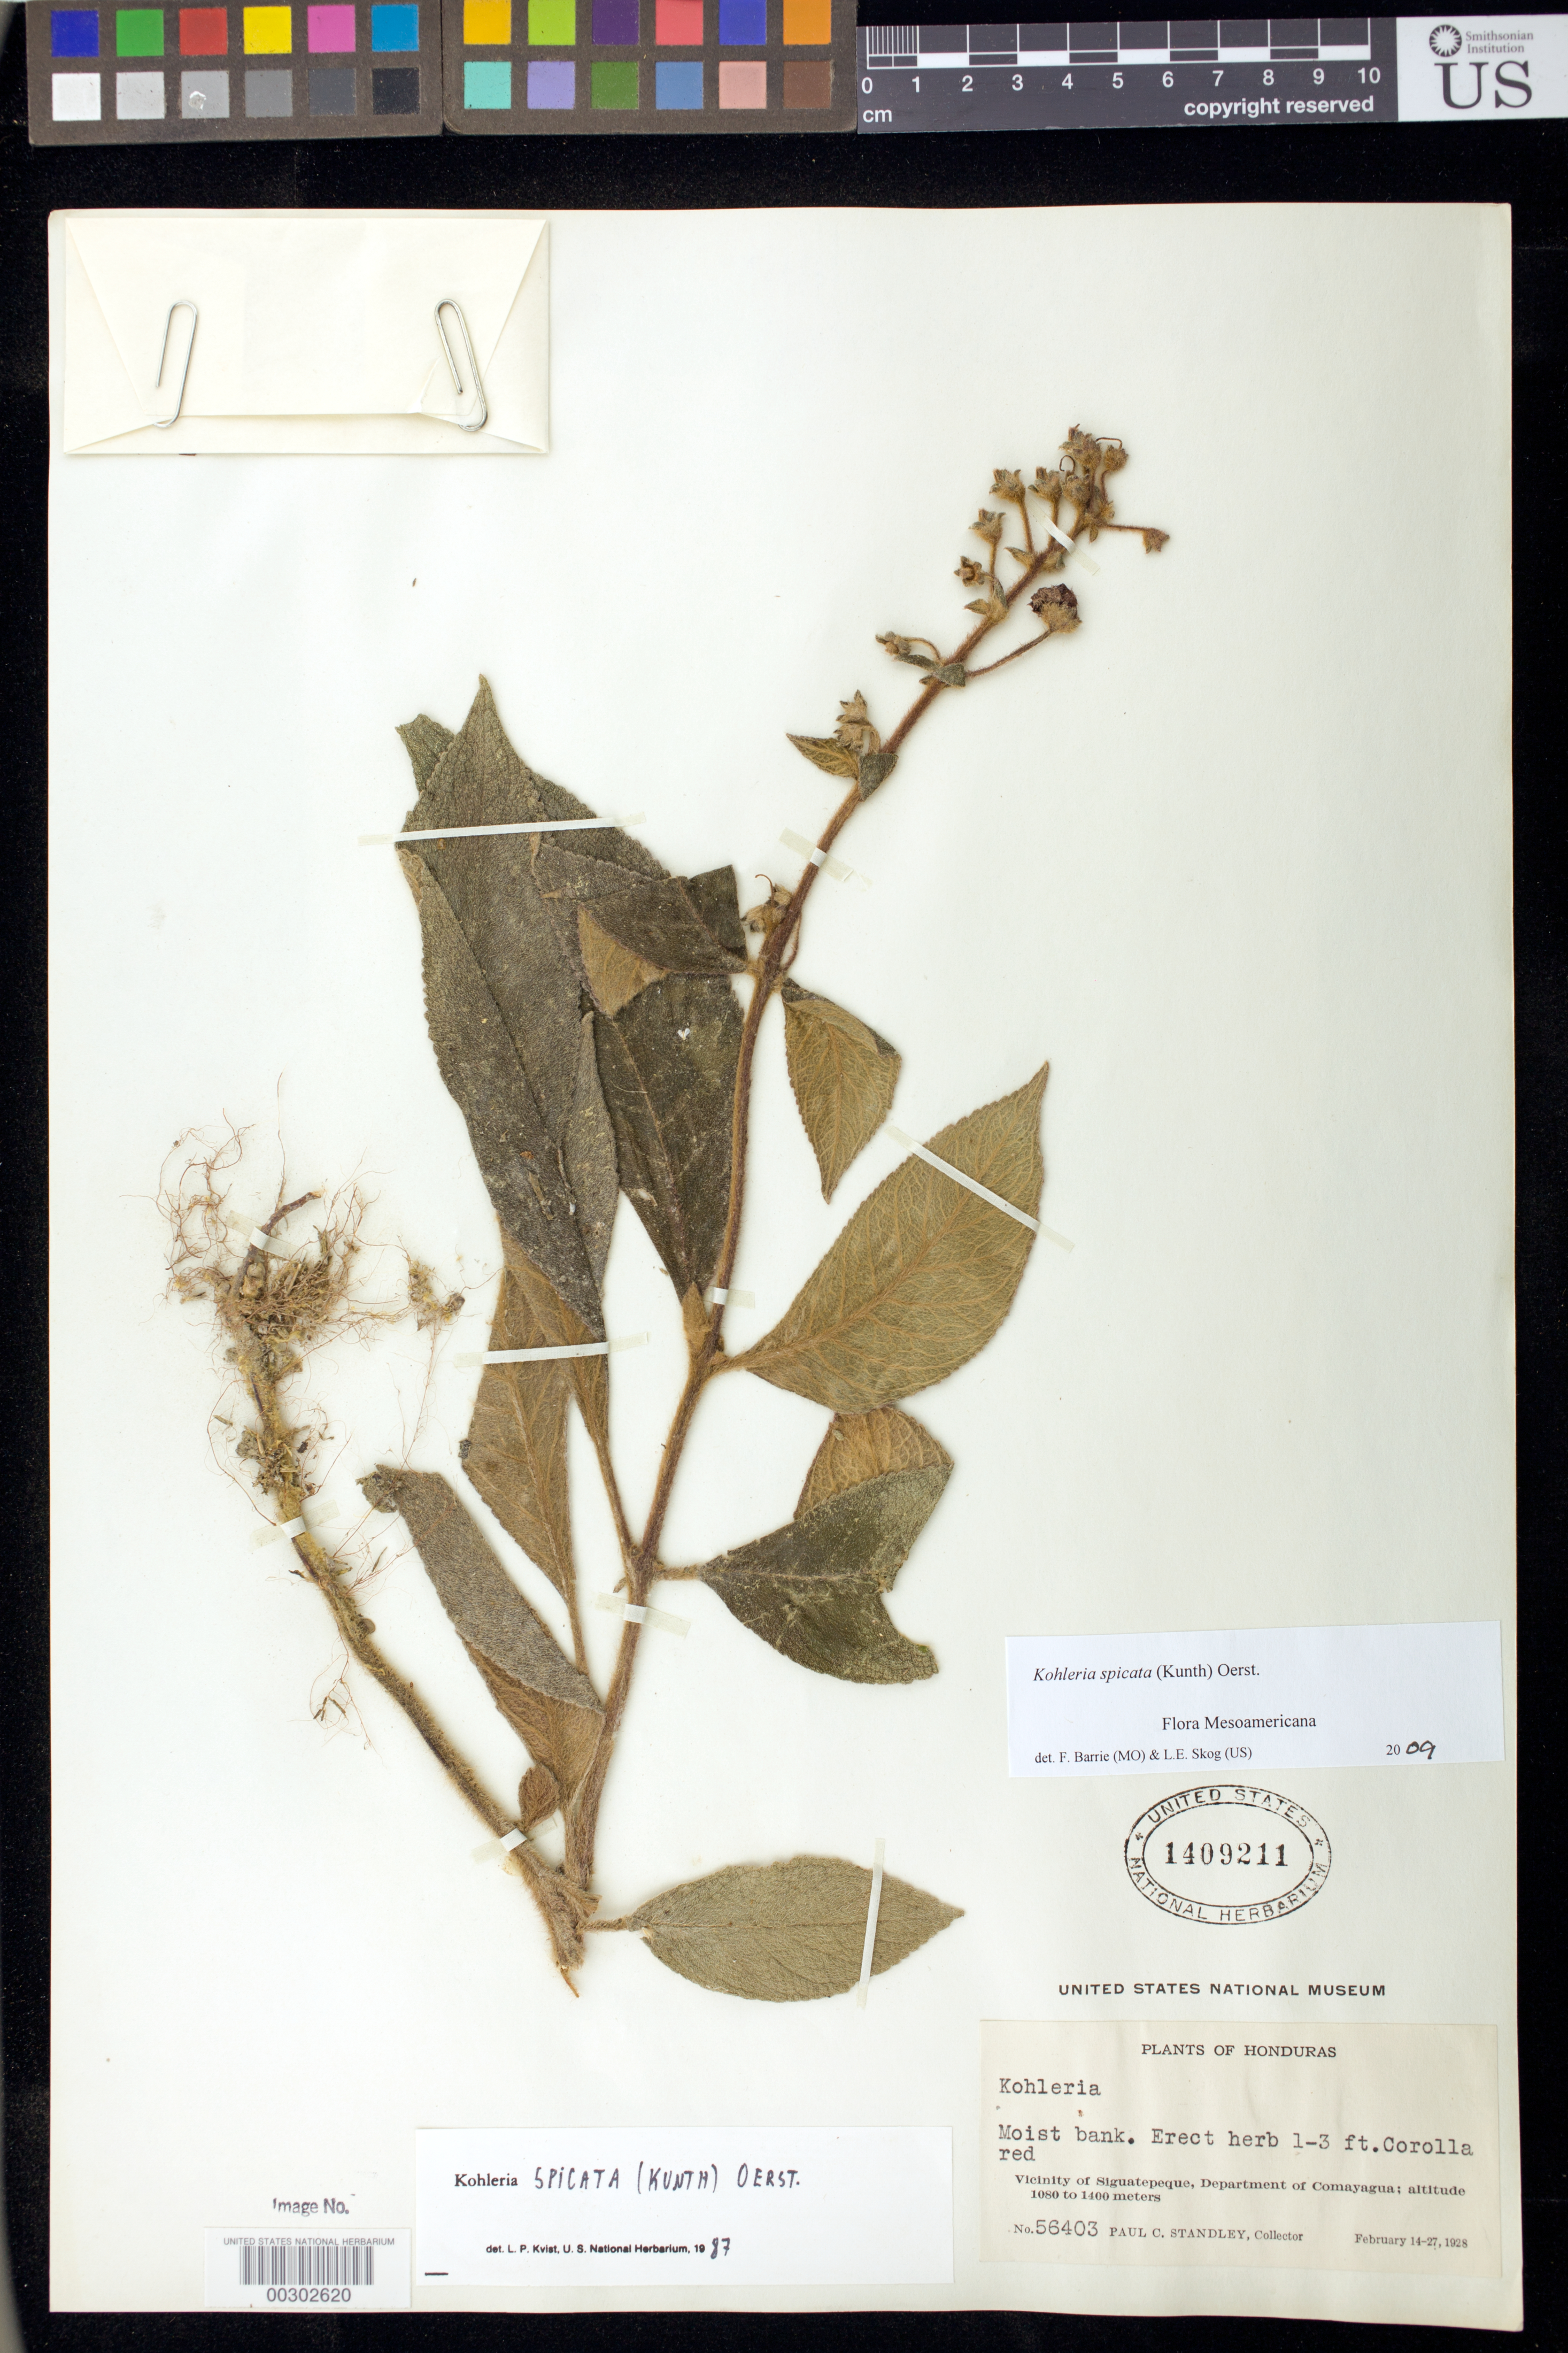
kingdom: Plantae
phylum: Tracheophyta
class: Magnoliopsida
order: Lamiales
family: Gesneriaceae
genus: Kohleria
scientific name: Kohleria spicata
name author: (Kunth) Oerst.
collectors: P. C. Standley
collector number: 56403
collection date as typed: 14-27 Feb 1928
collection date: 1928-02-14/1928-02-27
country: Honduras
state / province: Comayagua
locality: Vicinity of Siguatepeque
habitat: Moist bank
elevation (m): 1080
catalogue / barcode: US 1409211